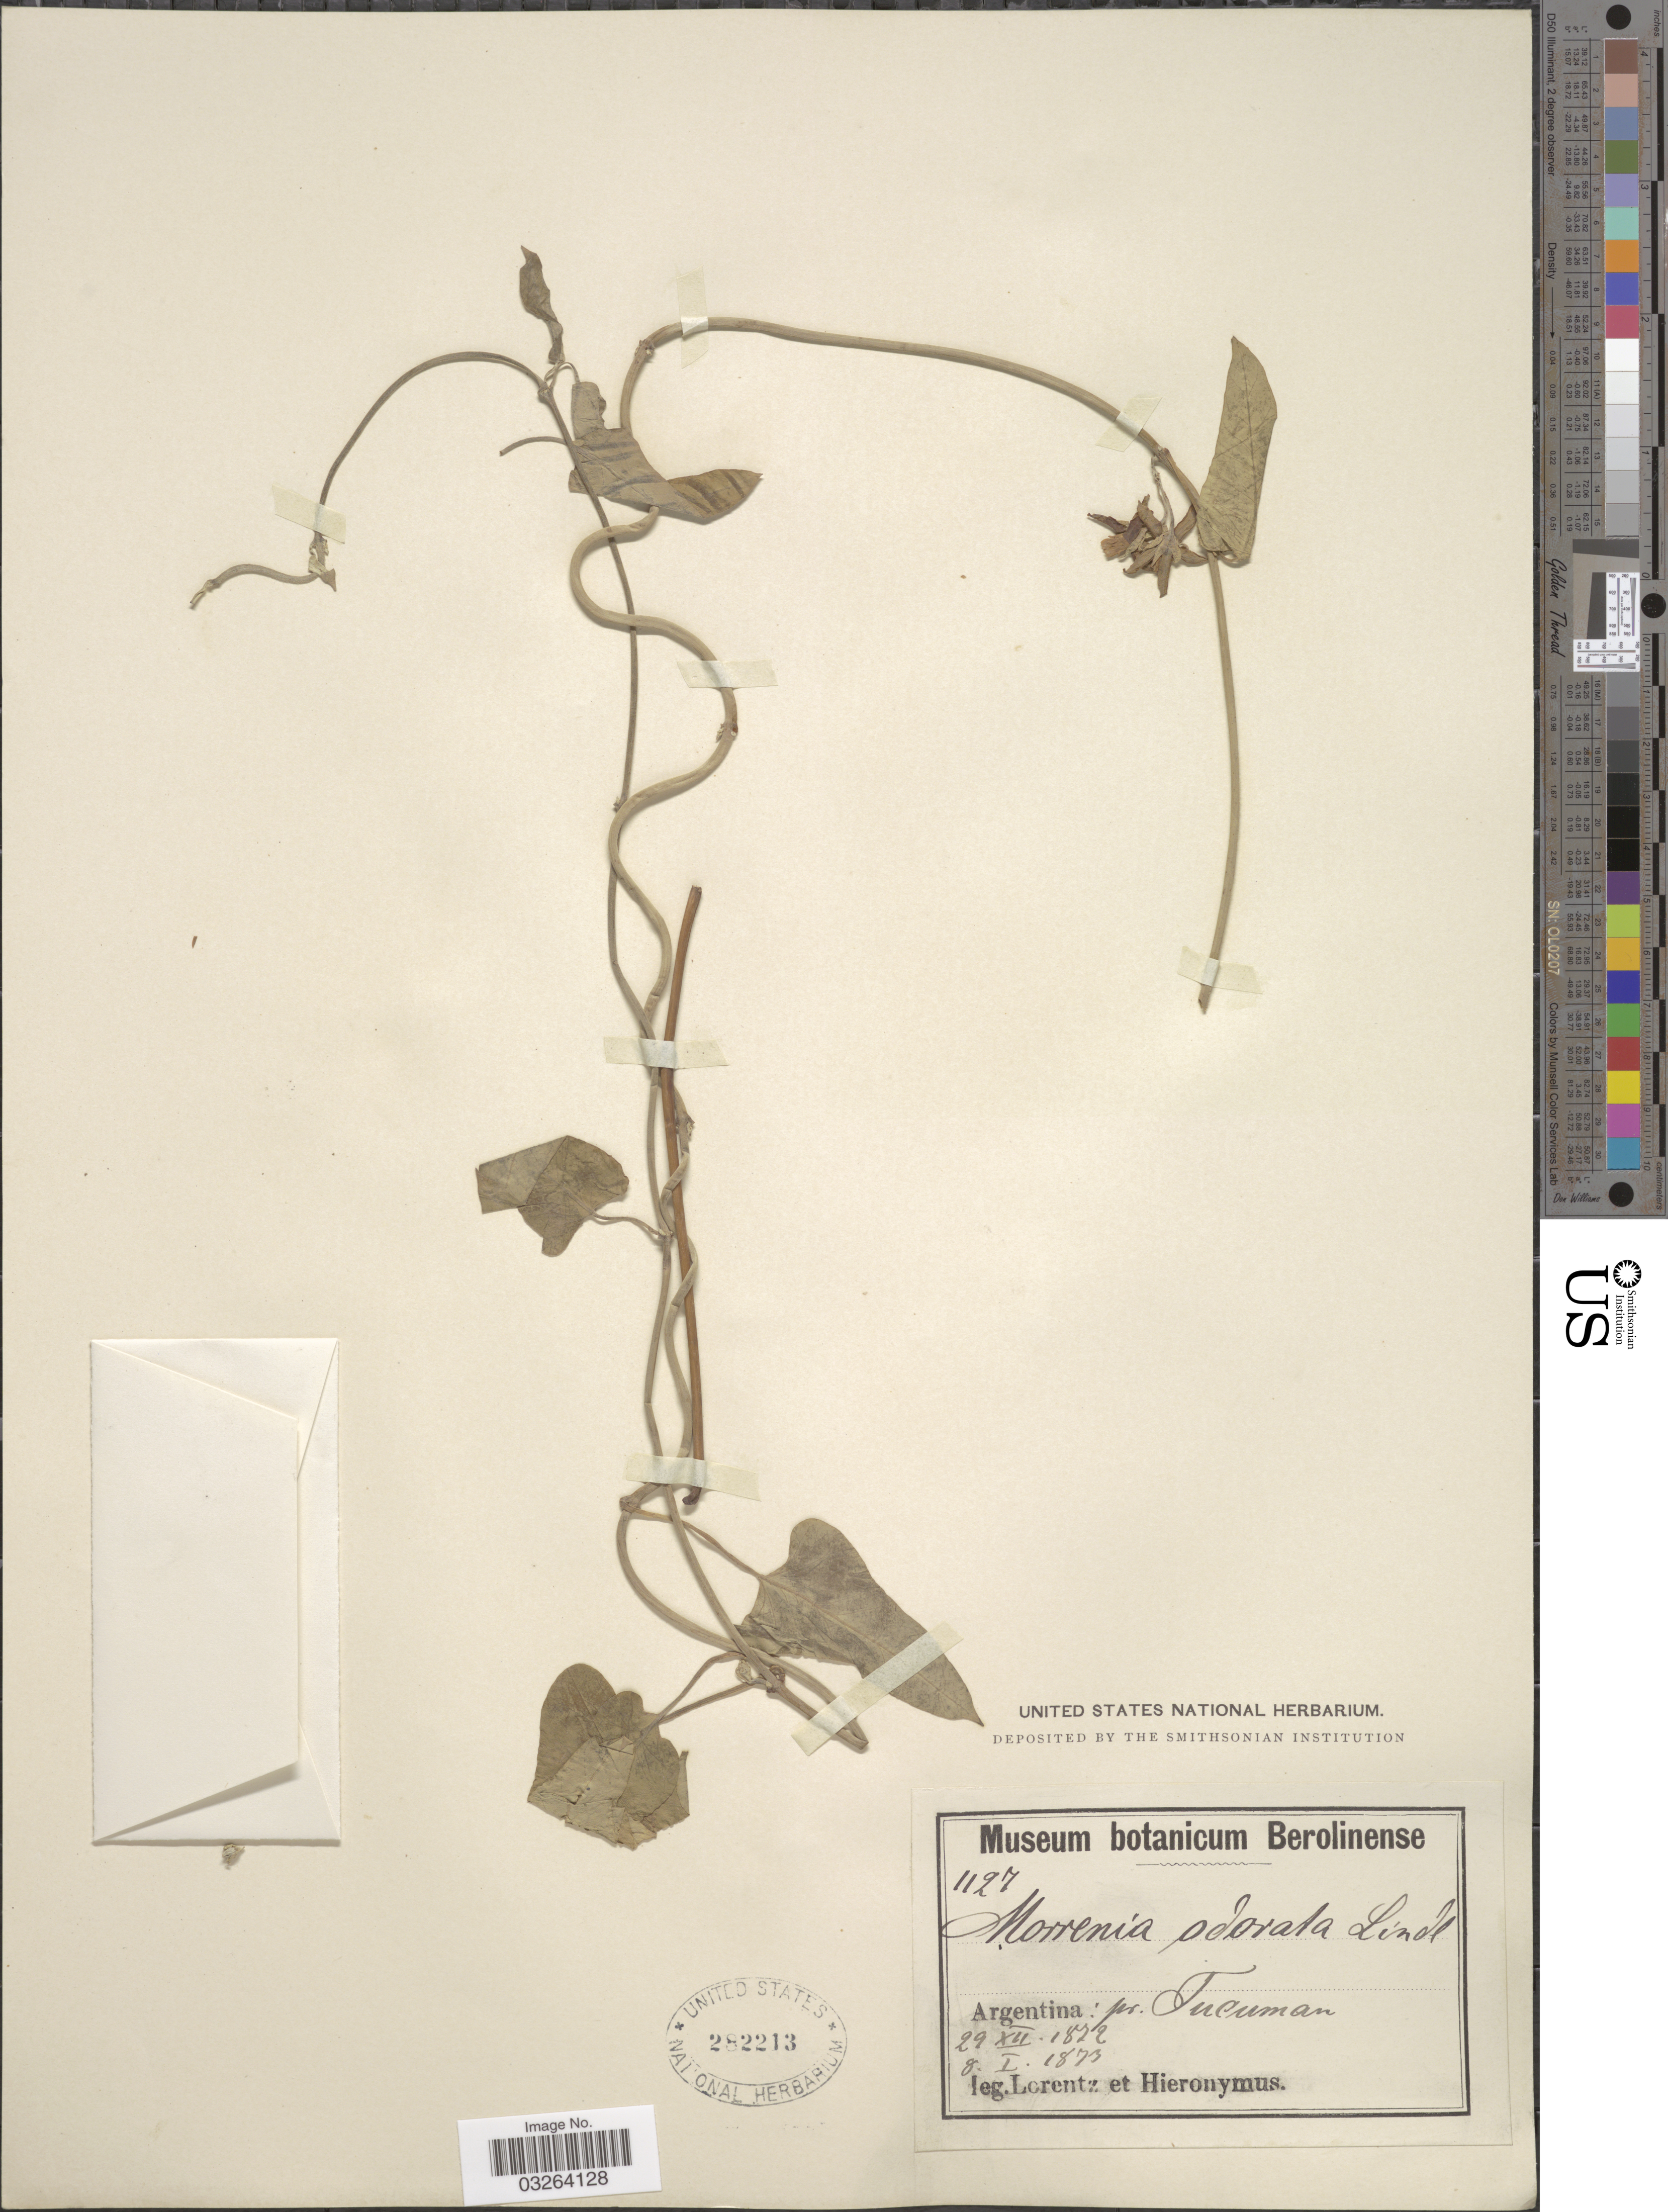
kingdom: Plantae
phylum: Tracheophyta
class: Magnoliopsida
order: Gentianales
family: Apocynaceae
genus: Morrenia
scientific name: Morrenia odorata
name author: (Hook. & Arn.) Lindl.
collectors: -. Lorentz & -. Hieronymus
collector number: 1127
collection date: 1872-12-29/1873-01-08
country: Argentina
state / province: Tucuman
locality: Pr. Tucuman.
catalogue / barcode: US 282213